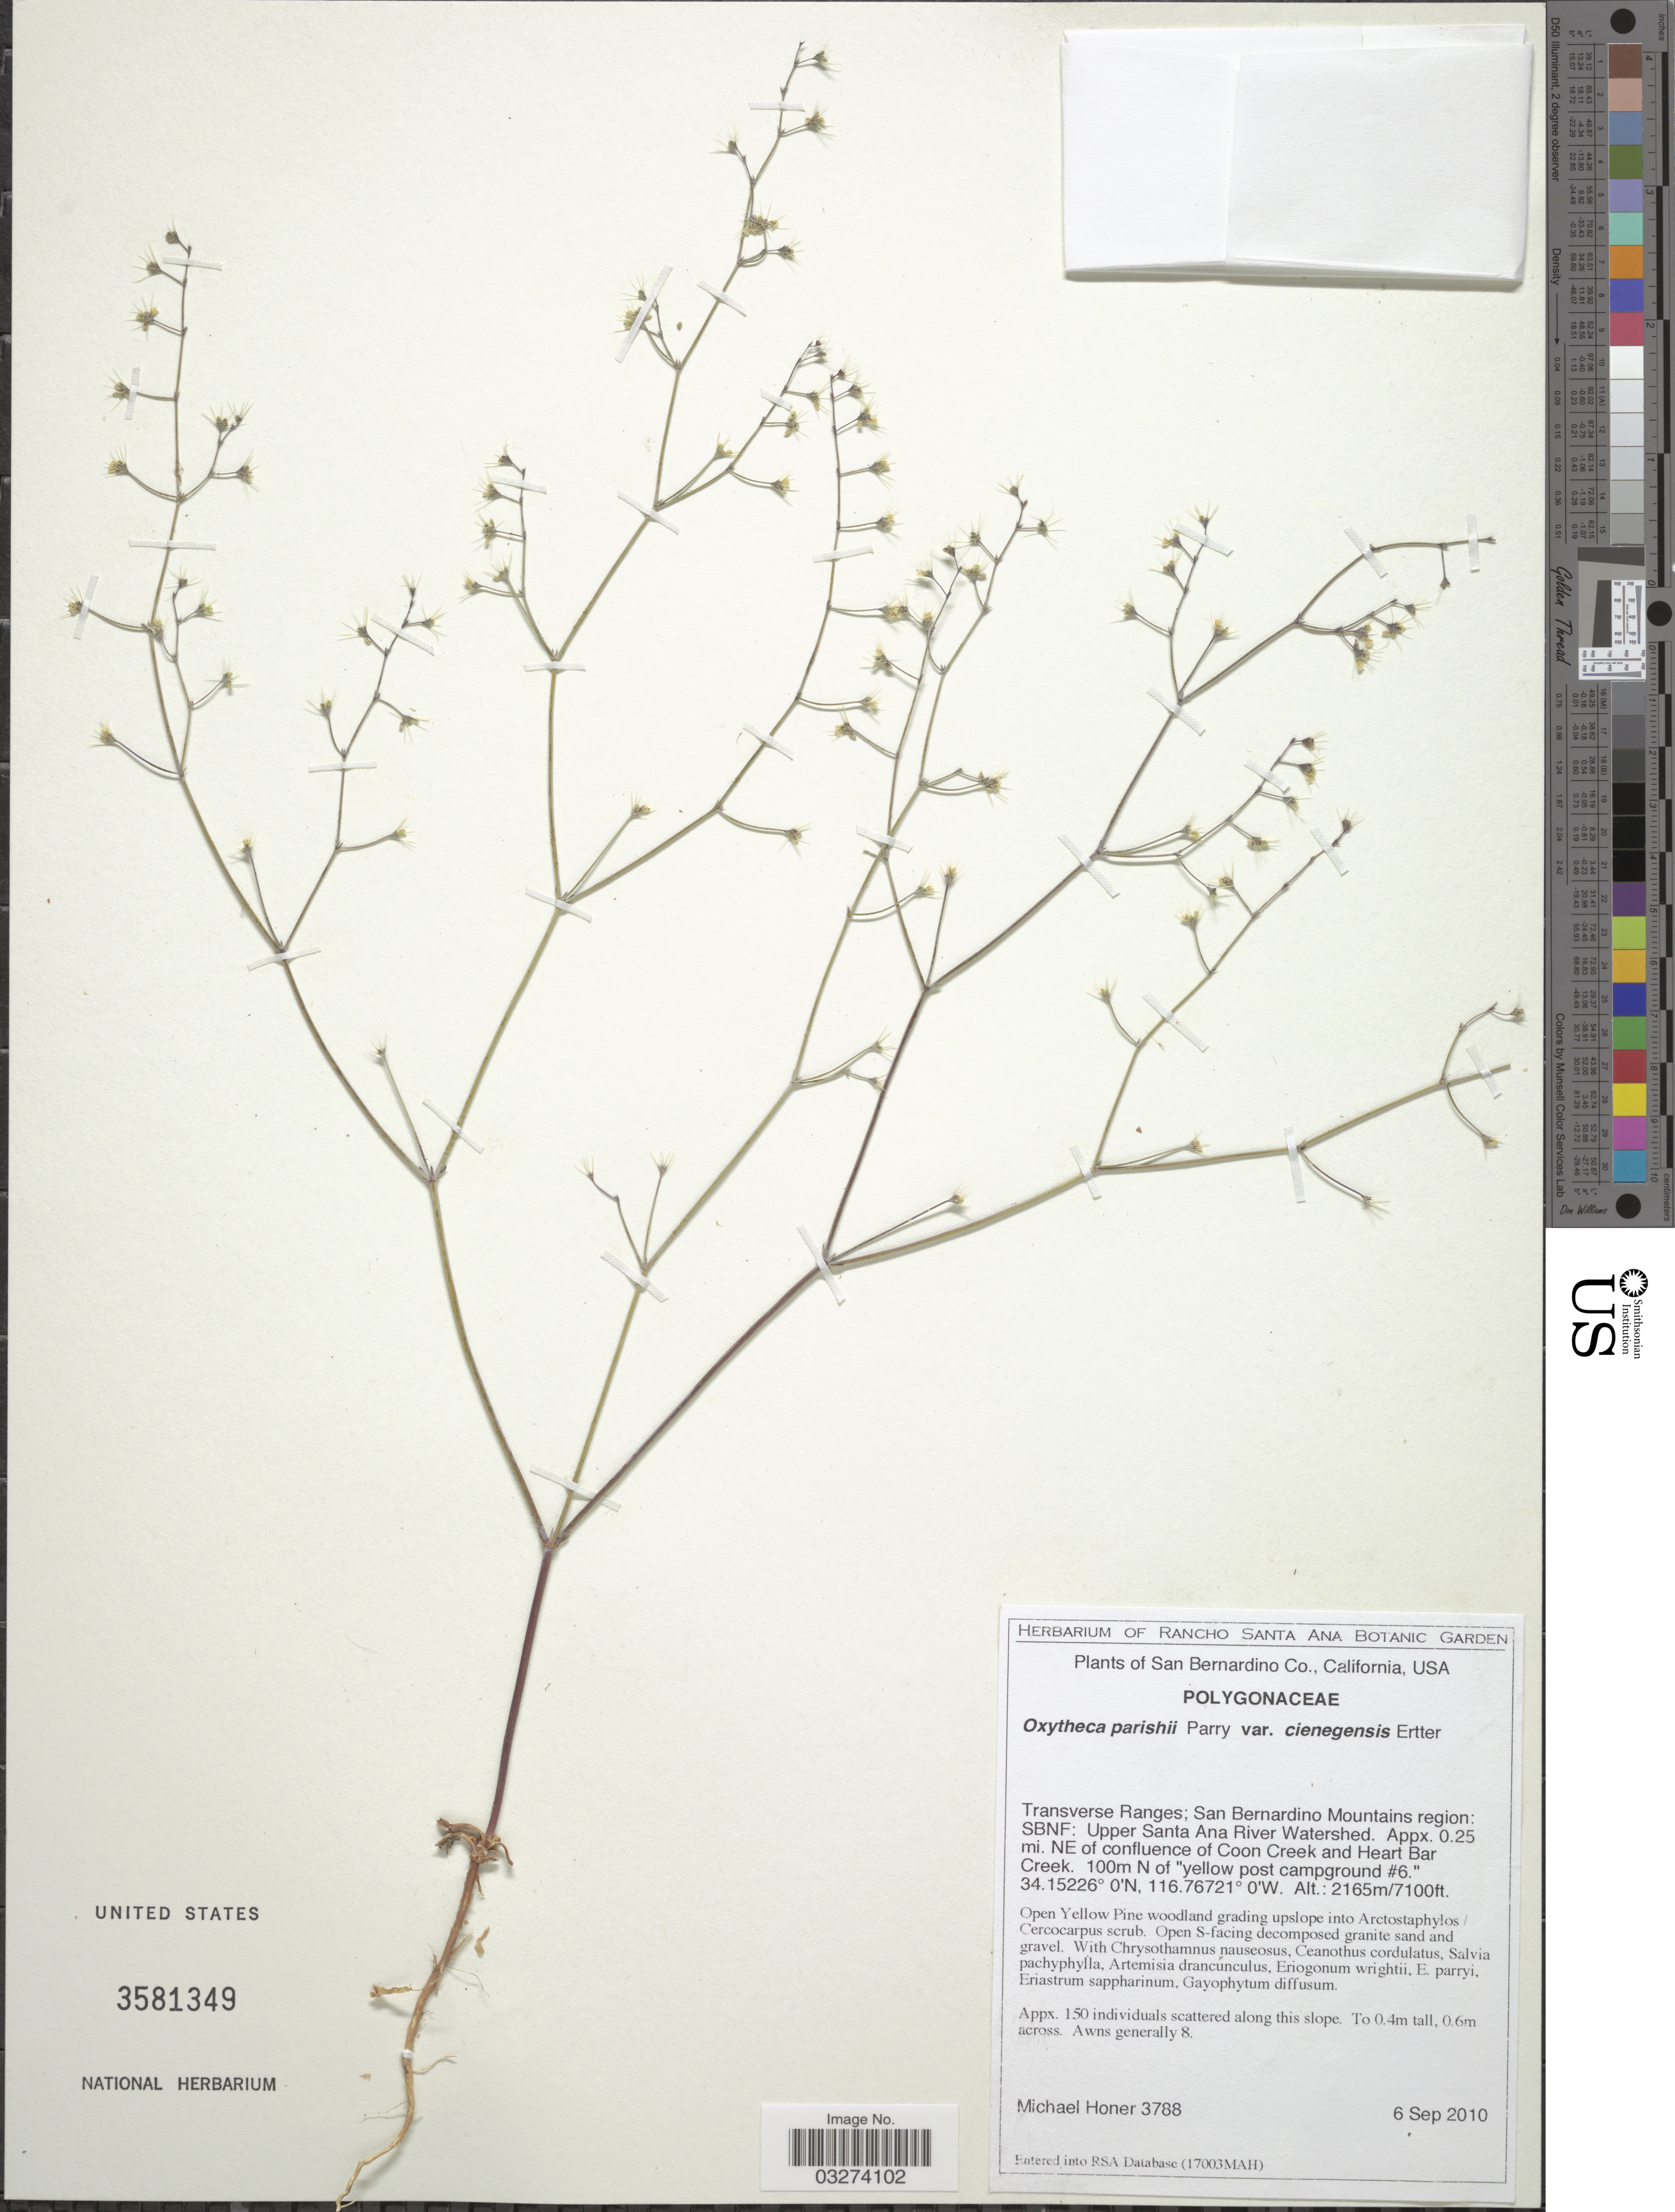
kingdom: Plantae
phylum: Tracheophyta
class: Magnoliopsida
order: Caryophyllales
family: Polygonaceae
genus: Acanthoscyphus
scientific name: Acanthoscyphus parishii var. cienegensis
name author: (Ertter) Reveal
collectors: M. Höner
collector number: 3788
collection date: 2010-09-06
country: United States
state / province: California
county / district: San Bernardino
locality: San Bernardino Co. Transverse Ranges; San Bernardino Mountains region: SBNF: Upper Santa Ana River Watershed. Appx. 0.25 mi. NE of confluence of Coon Creek and Heart Bar Creek. 100m N of "yellow post campground #6".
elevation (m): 2165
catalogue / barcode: US 3581349